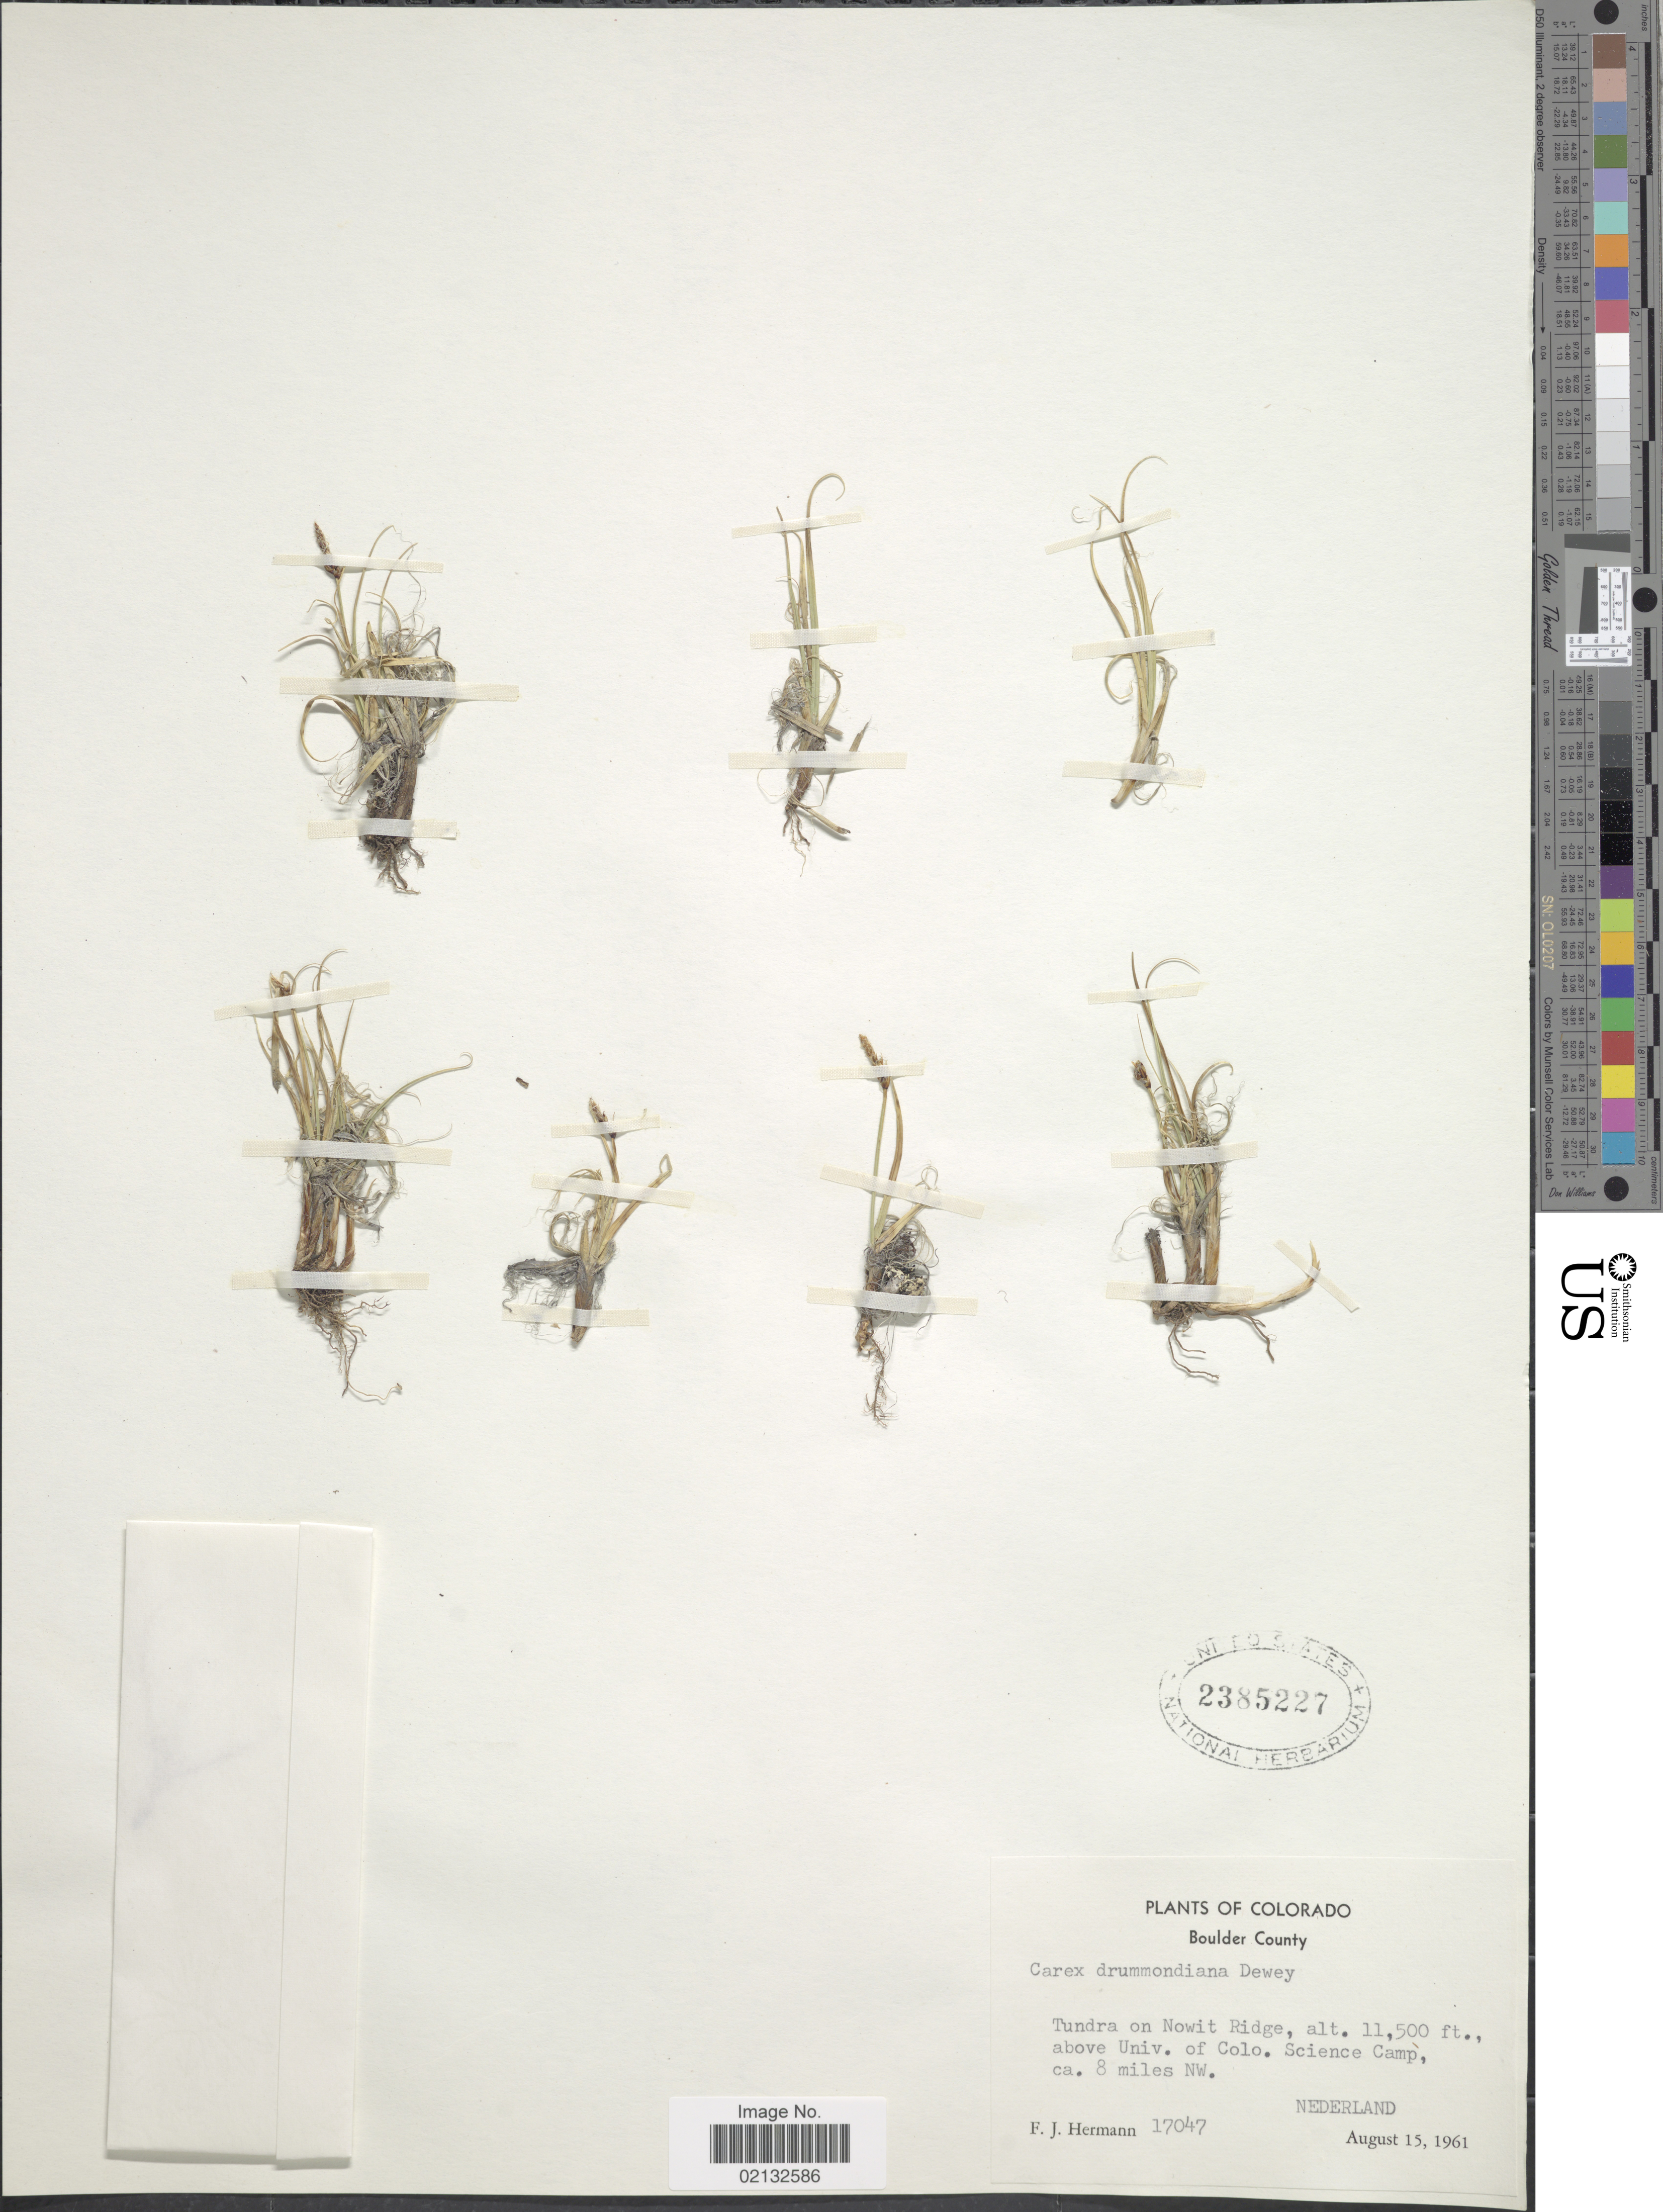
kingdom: Plantae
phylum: Tracheophyta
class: Liliopsida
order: Poales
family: Cyperaceae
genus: Carex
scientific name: Carex rupestris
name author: All.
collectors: F. J. Hermann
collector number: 17047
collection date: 1961-08-15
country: United States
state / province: Colorado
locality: Boulder County. Tundra on Nowit Ridge, above Univ. of Colo. Science Camp, ca. 8 miles NW. Nederland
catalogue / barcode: US 2385227